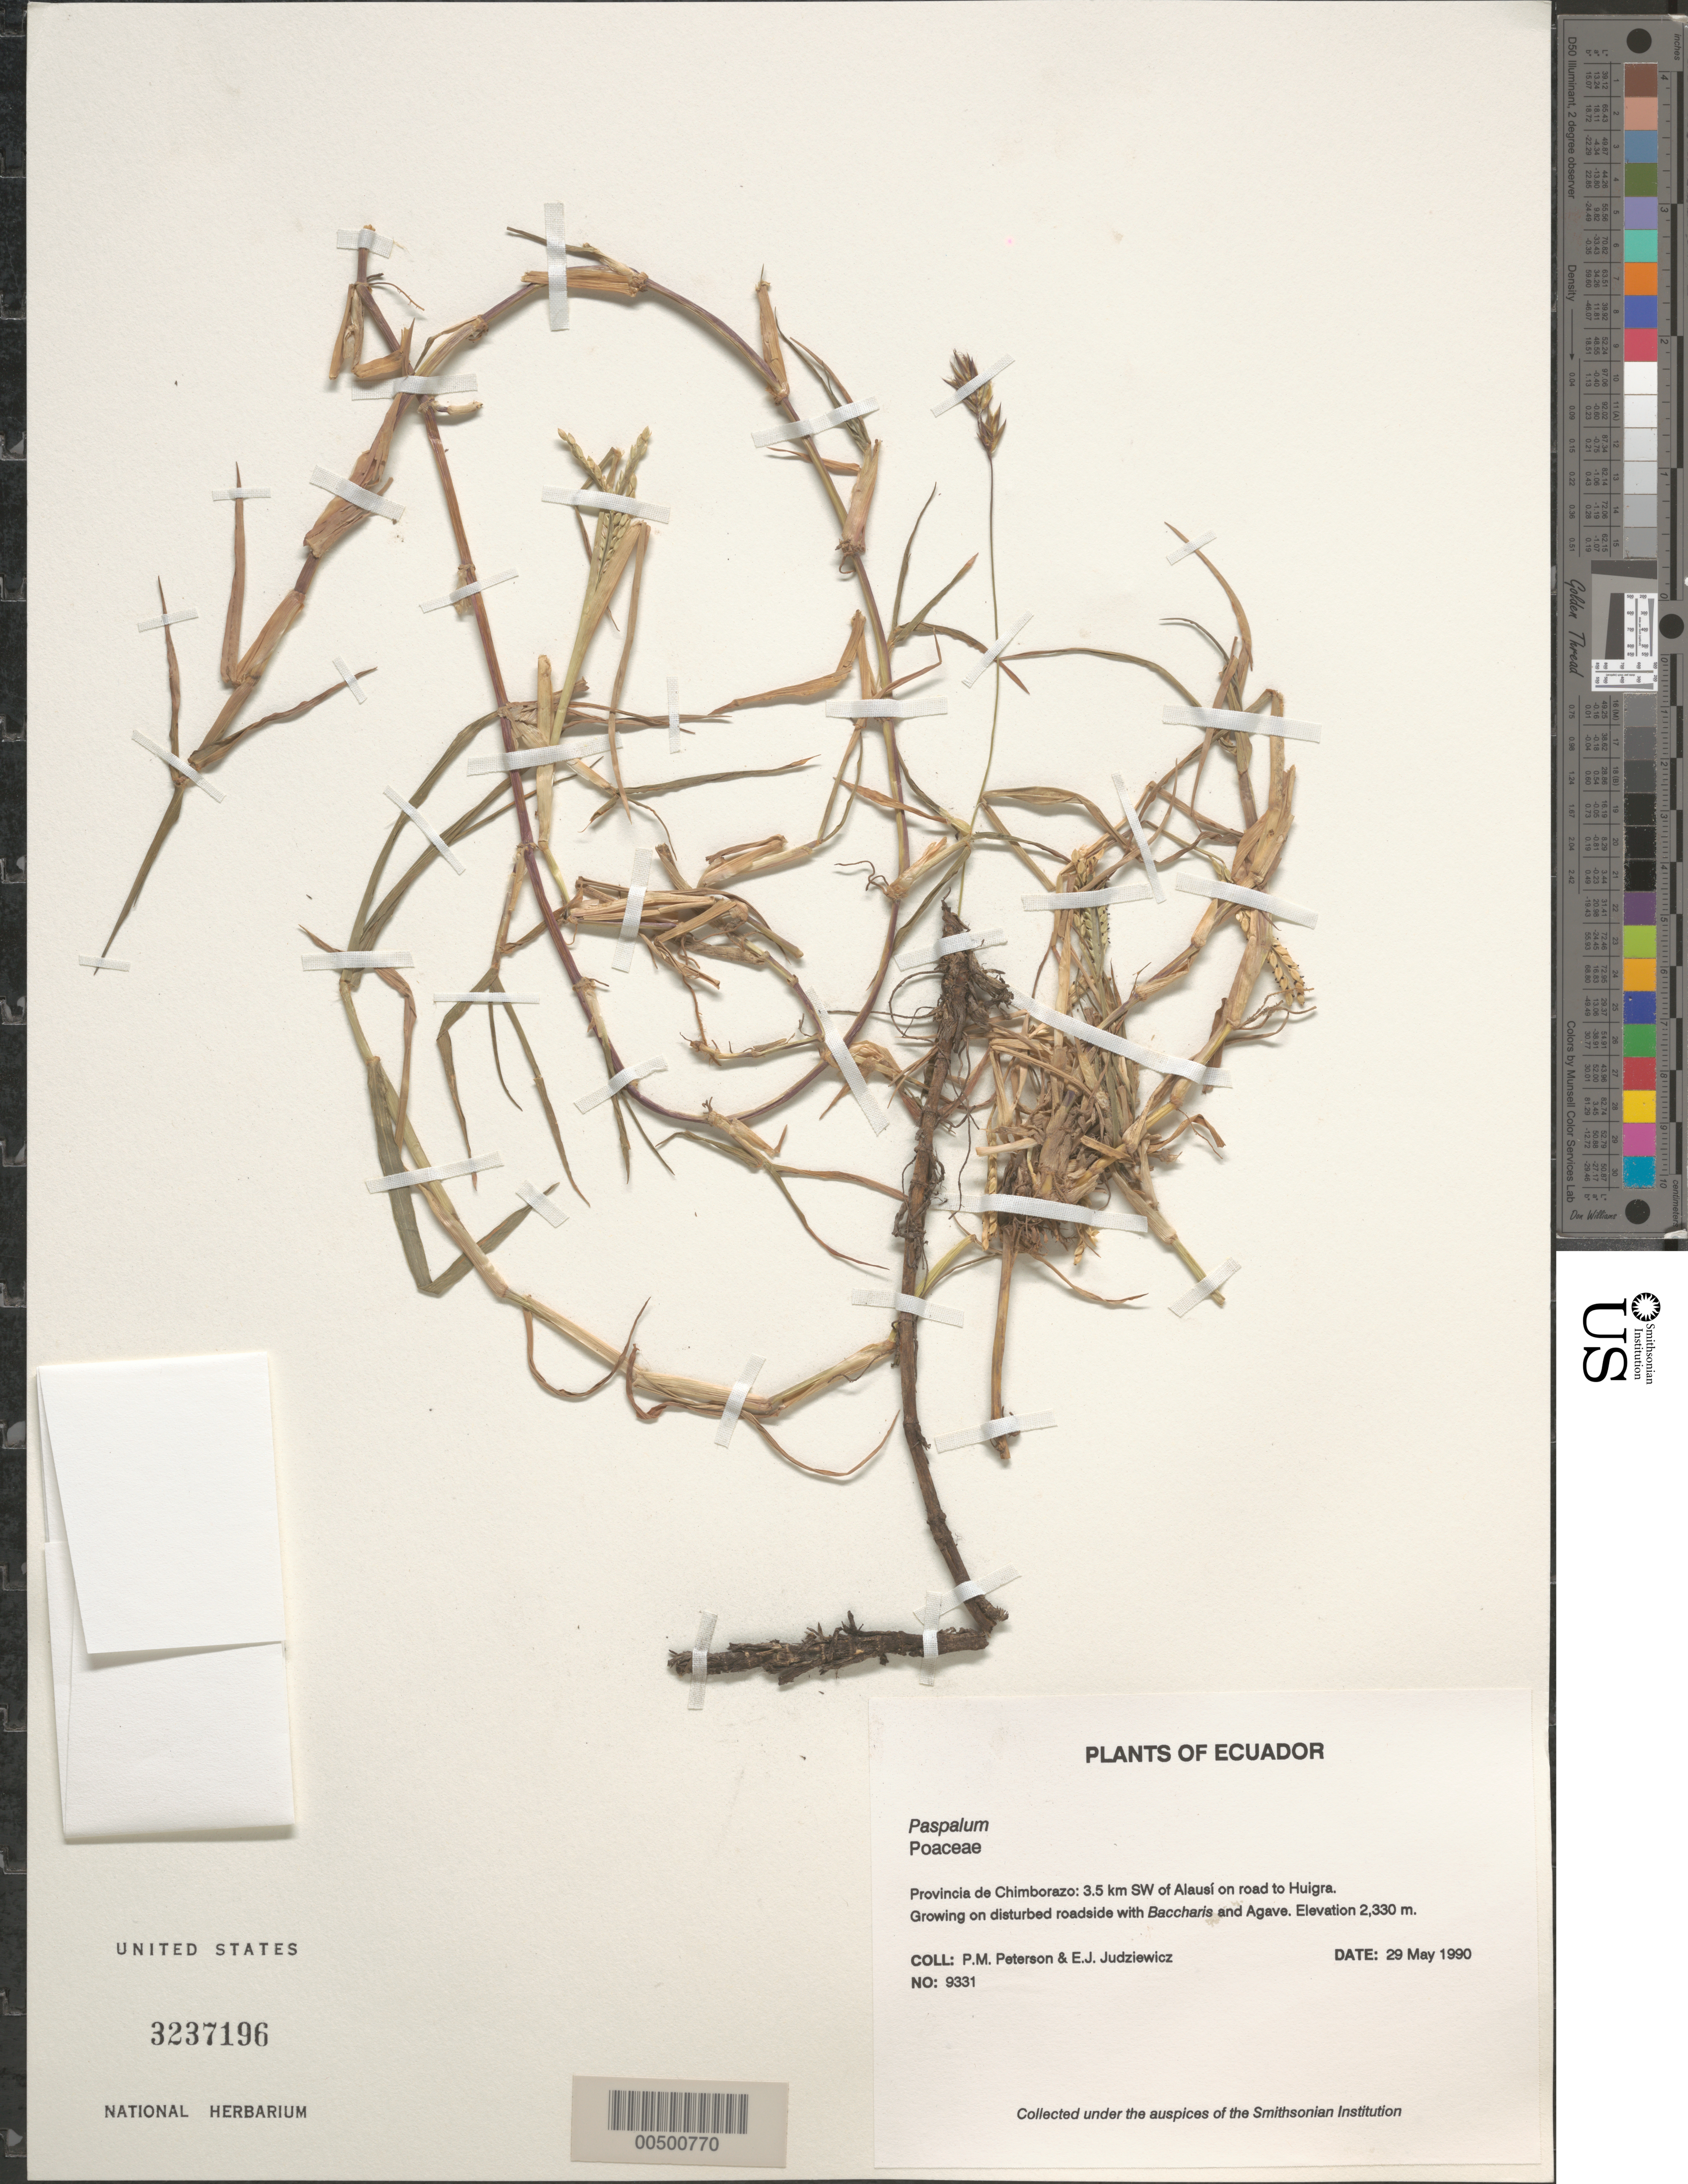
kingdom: Plantae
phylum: Tracheophyta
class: Liliopsida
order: Poales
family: Poaceae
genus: Paspalum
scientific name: Paspalum sp.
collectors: P. M. Peterson & E. J. Judziewicz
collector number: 09331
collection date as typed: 29 May 1990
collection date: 1990-05-29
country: Ecuador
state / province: Chimborazo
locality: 3.5 km SW of Alausí on road to Huigra.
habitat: Growing on disturbed roadside with Baccharis and Agave.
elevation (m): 2330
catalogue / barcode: US 3237196